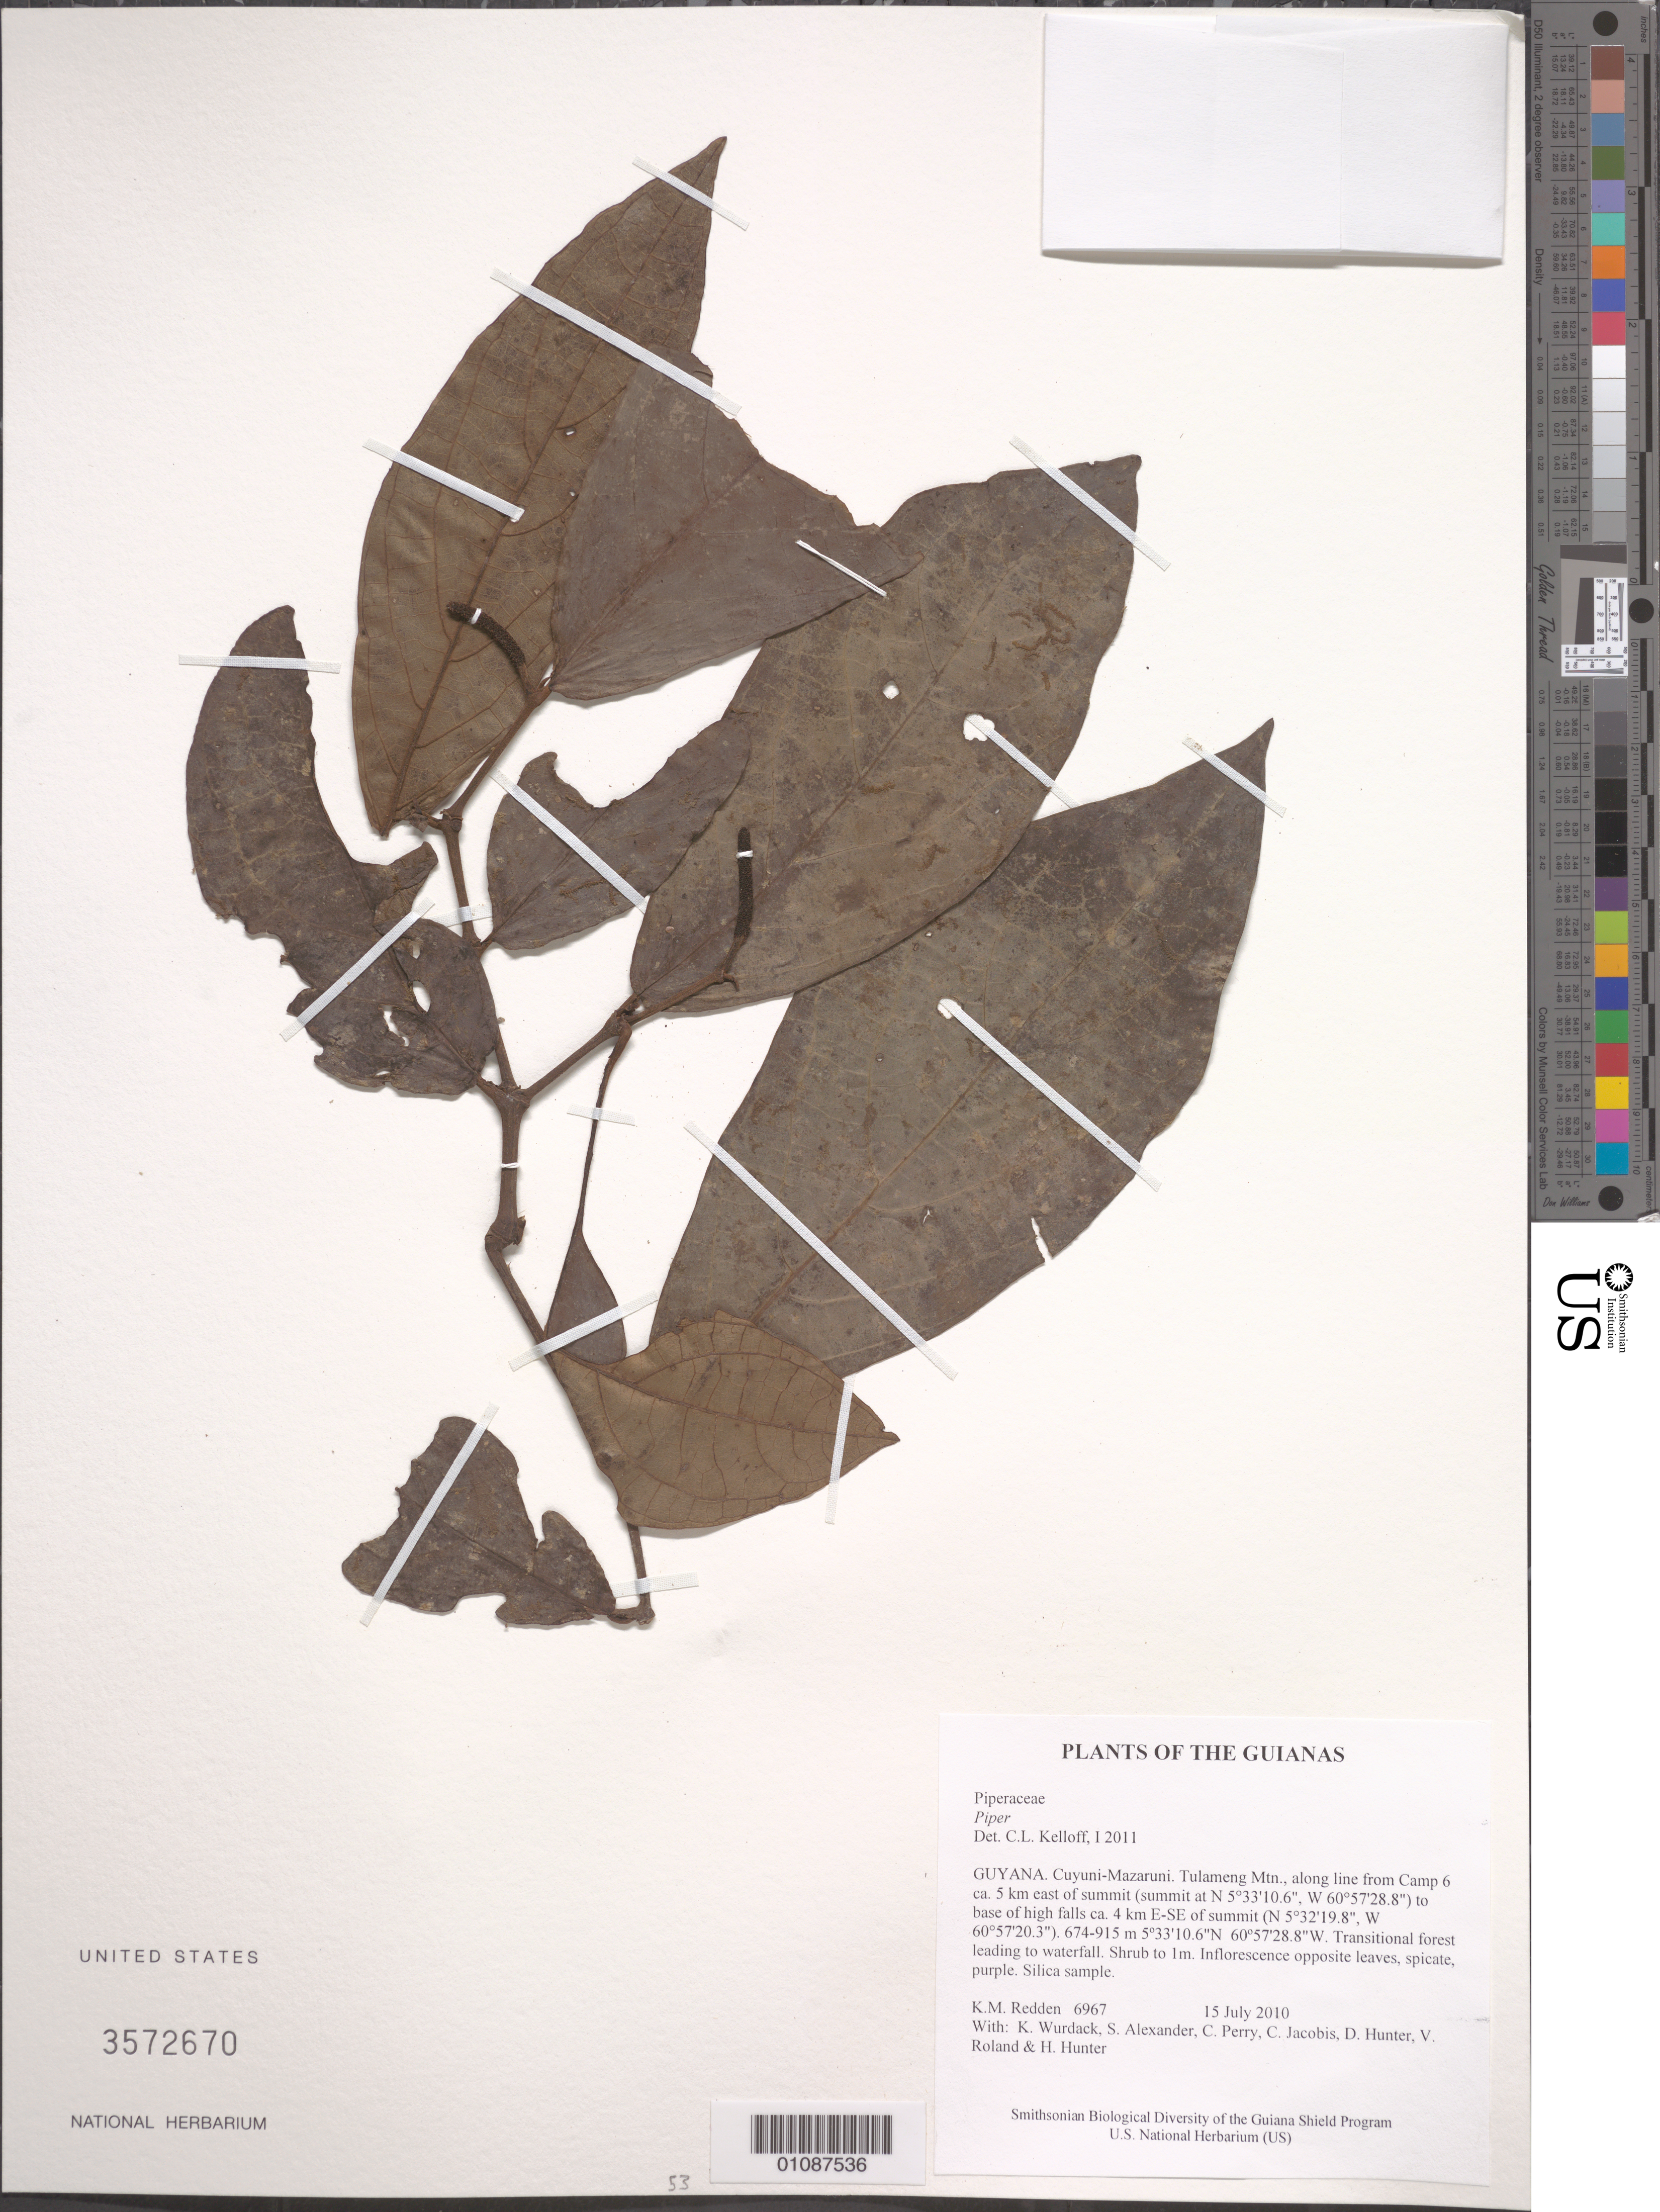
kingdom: Plantae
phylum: Tracheophyta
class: Magnoliopsida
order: Piperales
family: Piperaceae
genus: Piper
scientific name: Piper sp.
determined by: Kelloff, Carol L., (US), Smithsonian Institution - National Museum of Natural History (UNITED STATES)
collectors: K. M. Redden, K. Wurdack, S. N. Alexander, C. Perry, C. Jacobis, D. Hunter, V. Roland & H. Hunter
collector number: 6967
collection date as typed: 15 July 2010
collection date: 2010-07-15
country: Guyana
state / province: Cuyuni-Mazaruni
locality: Tulameng Mtn., along line from Camp 6 ca. 5 km east of summit (summit at N 5°33'10.6", W 60°57'28.8") to base of high falls ca. 4 km E-SE of summit (N 5°32'19.8", W 60°57'20.3")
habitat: Transitional forest leading to waterfall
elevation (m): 674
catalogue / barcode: US 3572670